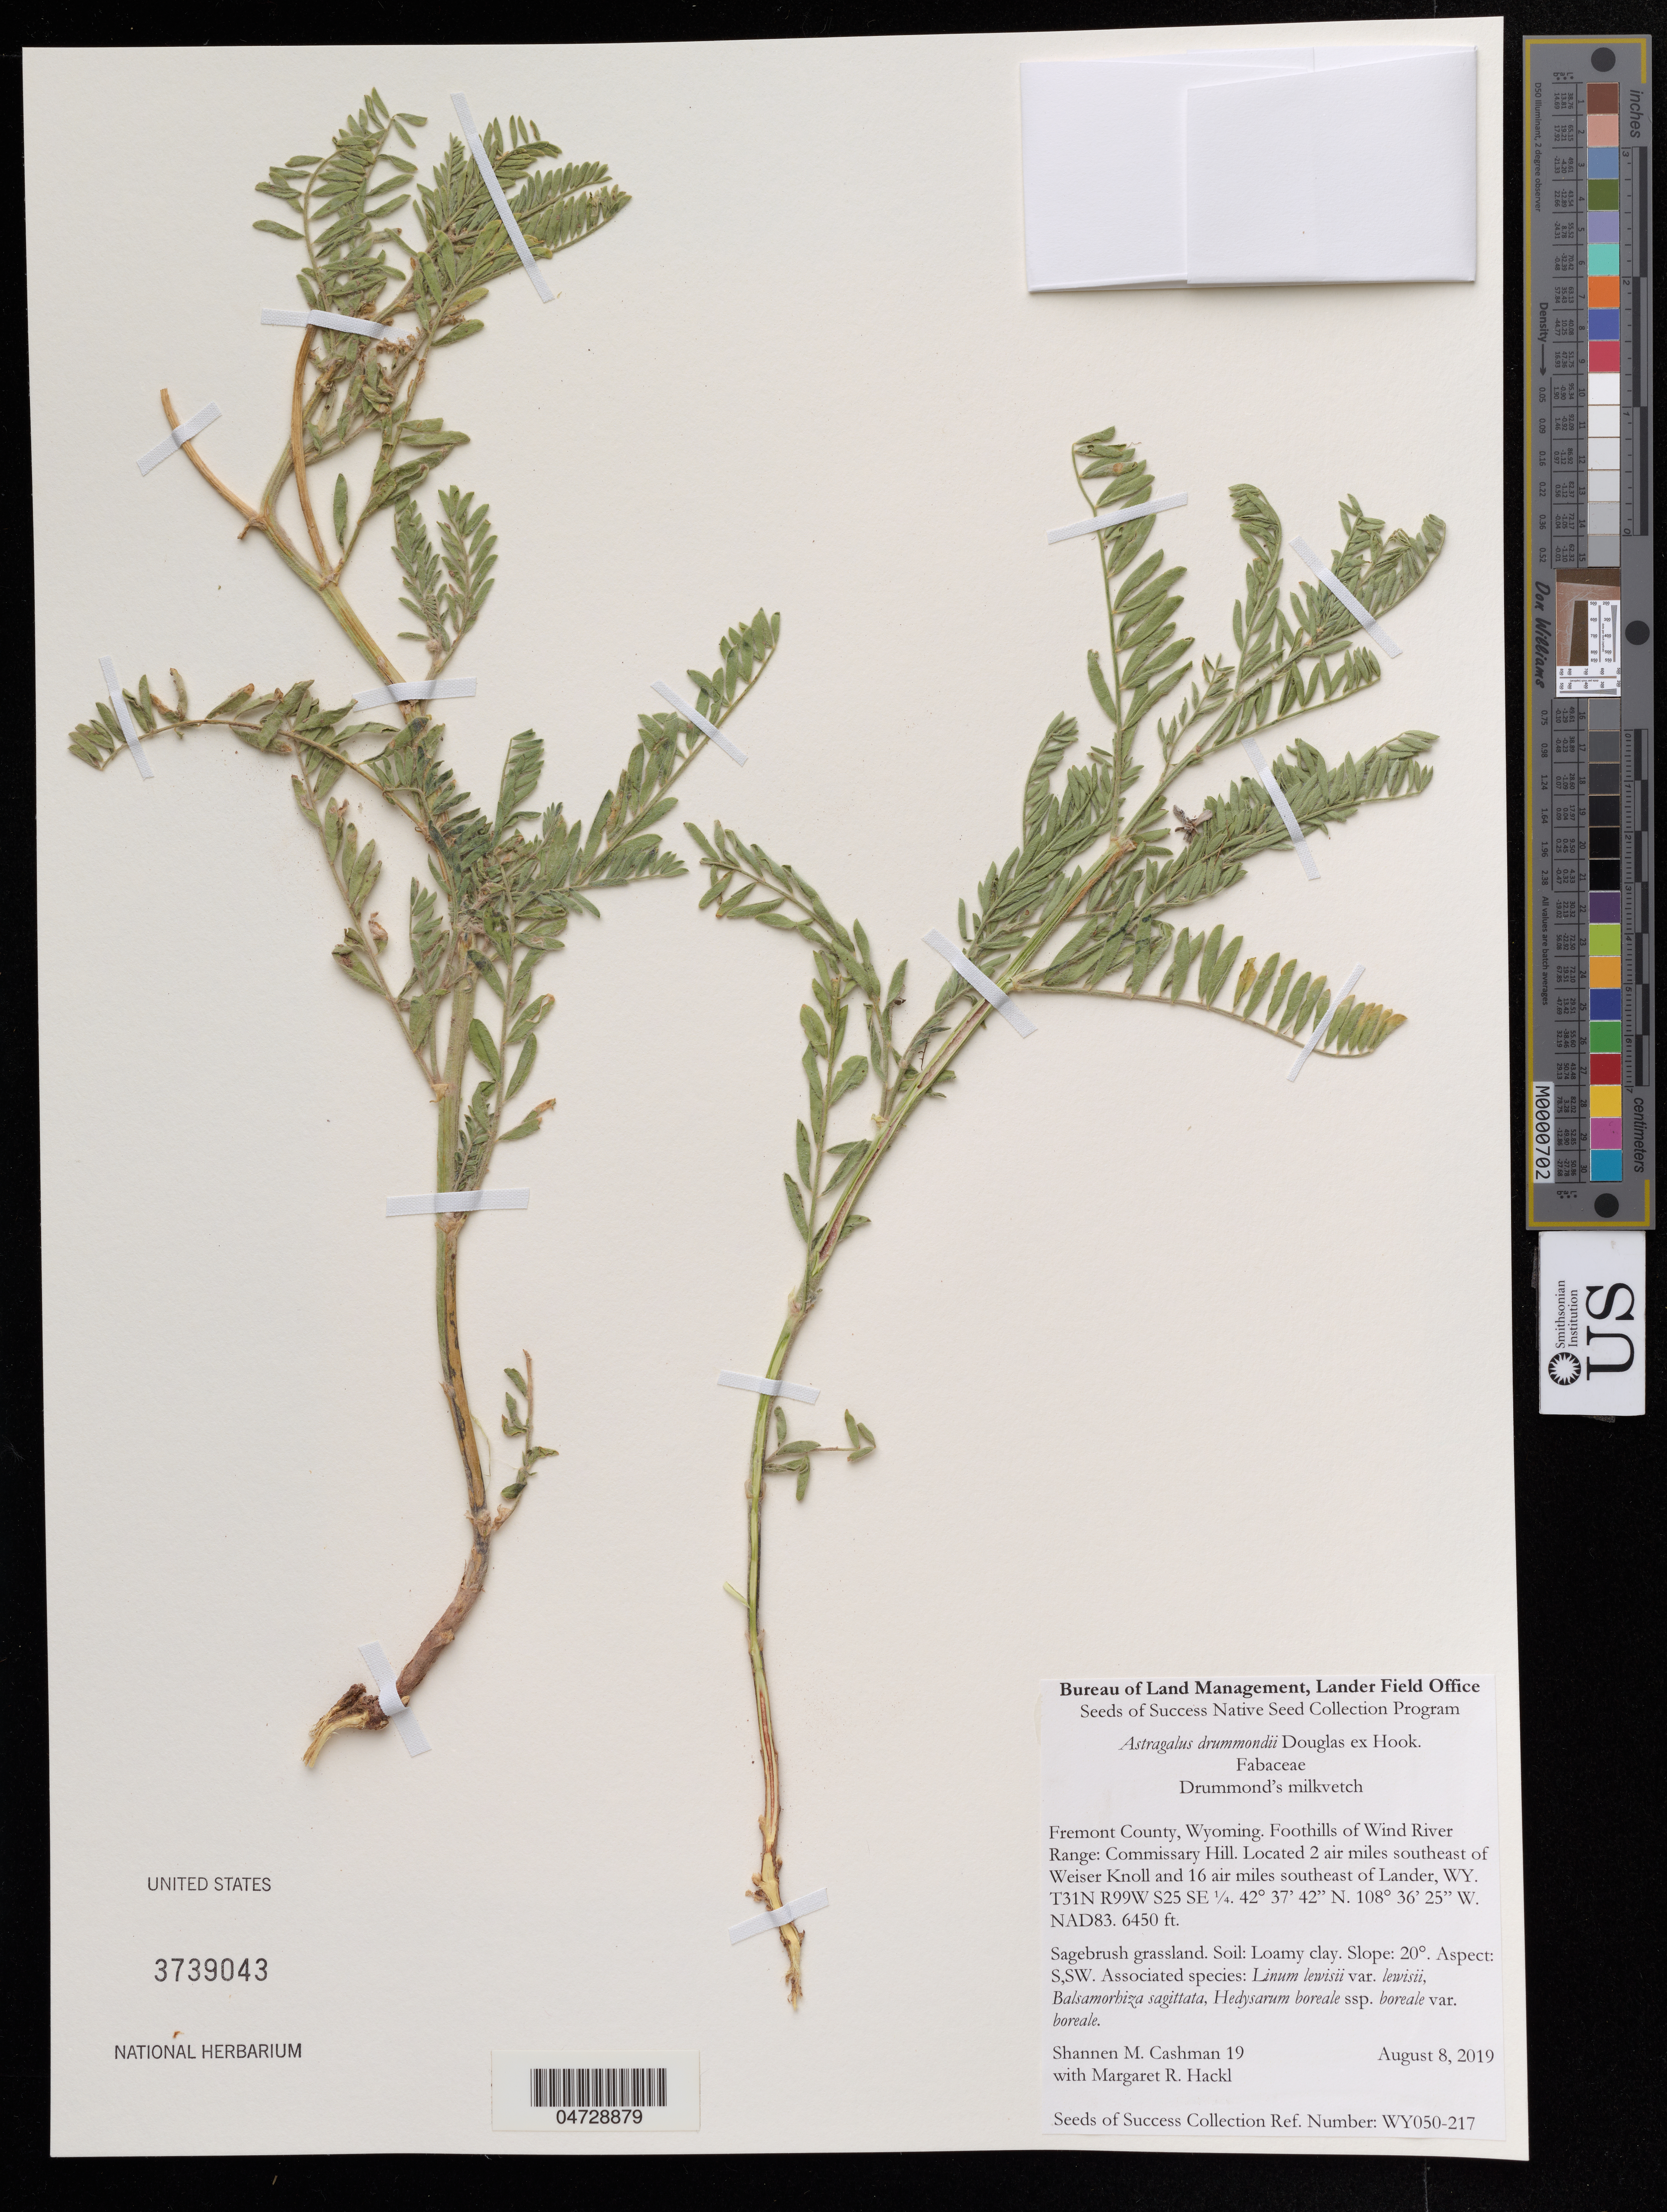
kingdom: Plantae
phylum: Tracheophyta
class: Magnoliopsida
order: Fabales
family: Fabaceae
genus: Astragalus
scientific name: Astragalus drummondii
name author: Hook.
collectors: S. Cashman & M. Hackl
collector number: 19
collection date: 2019-08-08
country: United States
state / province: Wyoming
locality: Fremont County. Foothills of Wind River Range: Commissary Hill. Located 2 air miles southeast of Weiser Knoll and 16 air miles southeast of Lander. T31N R99W S25 SE¼.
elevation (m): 1966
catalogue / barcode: US 3739043